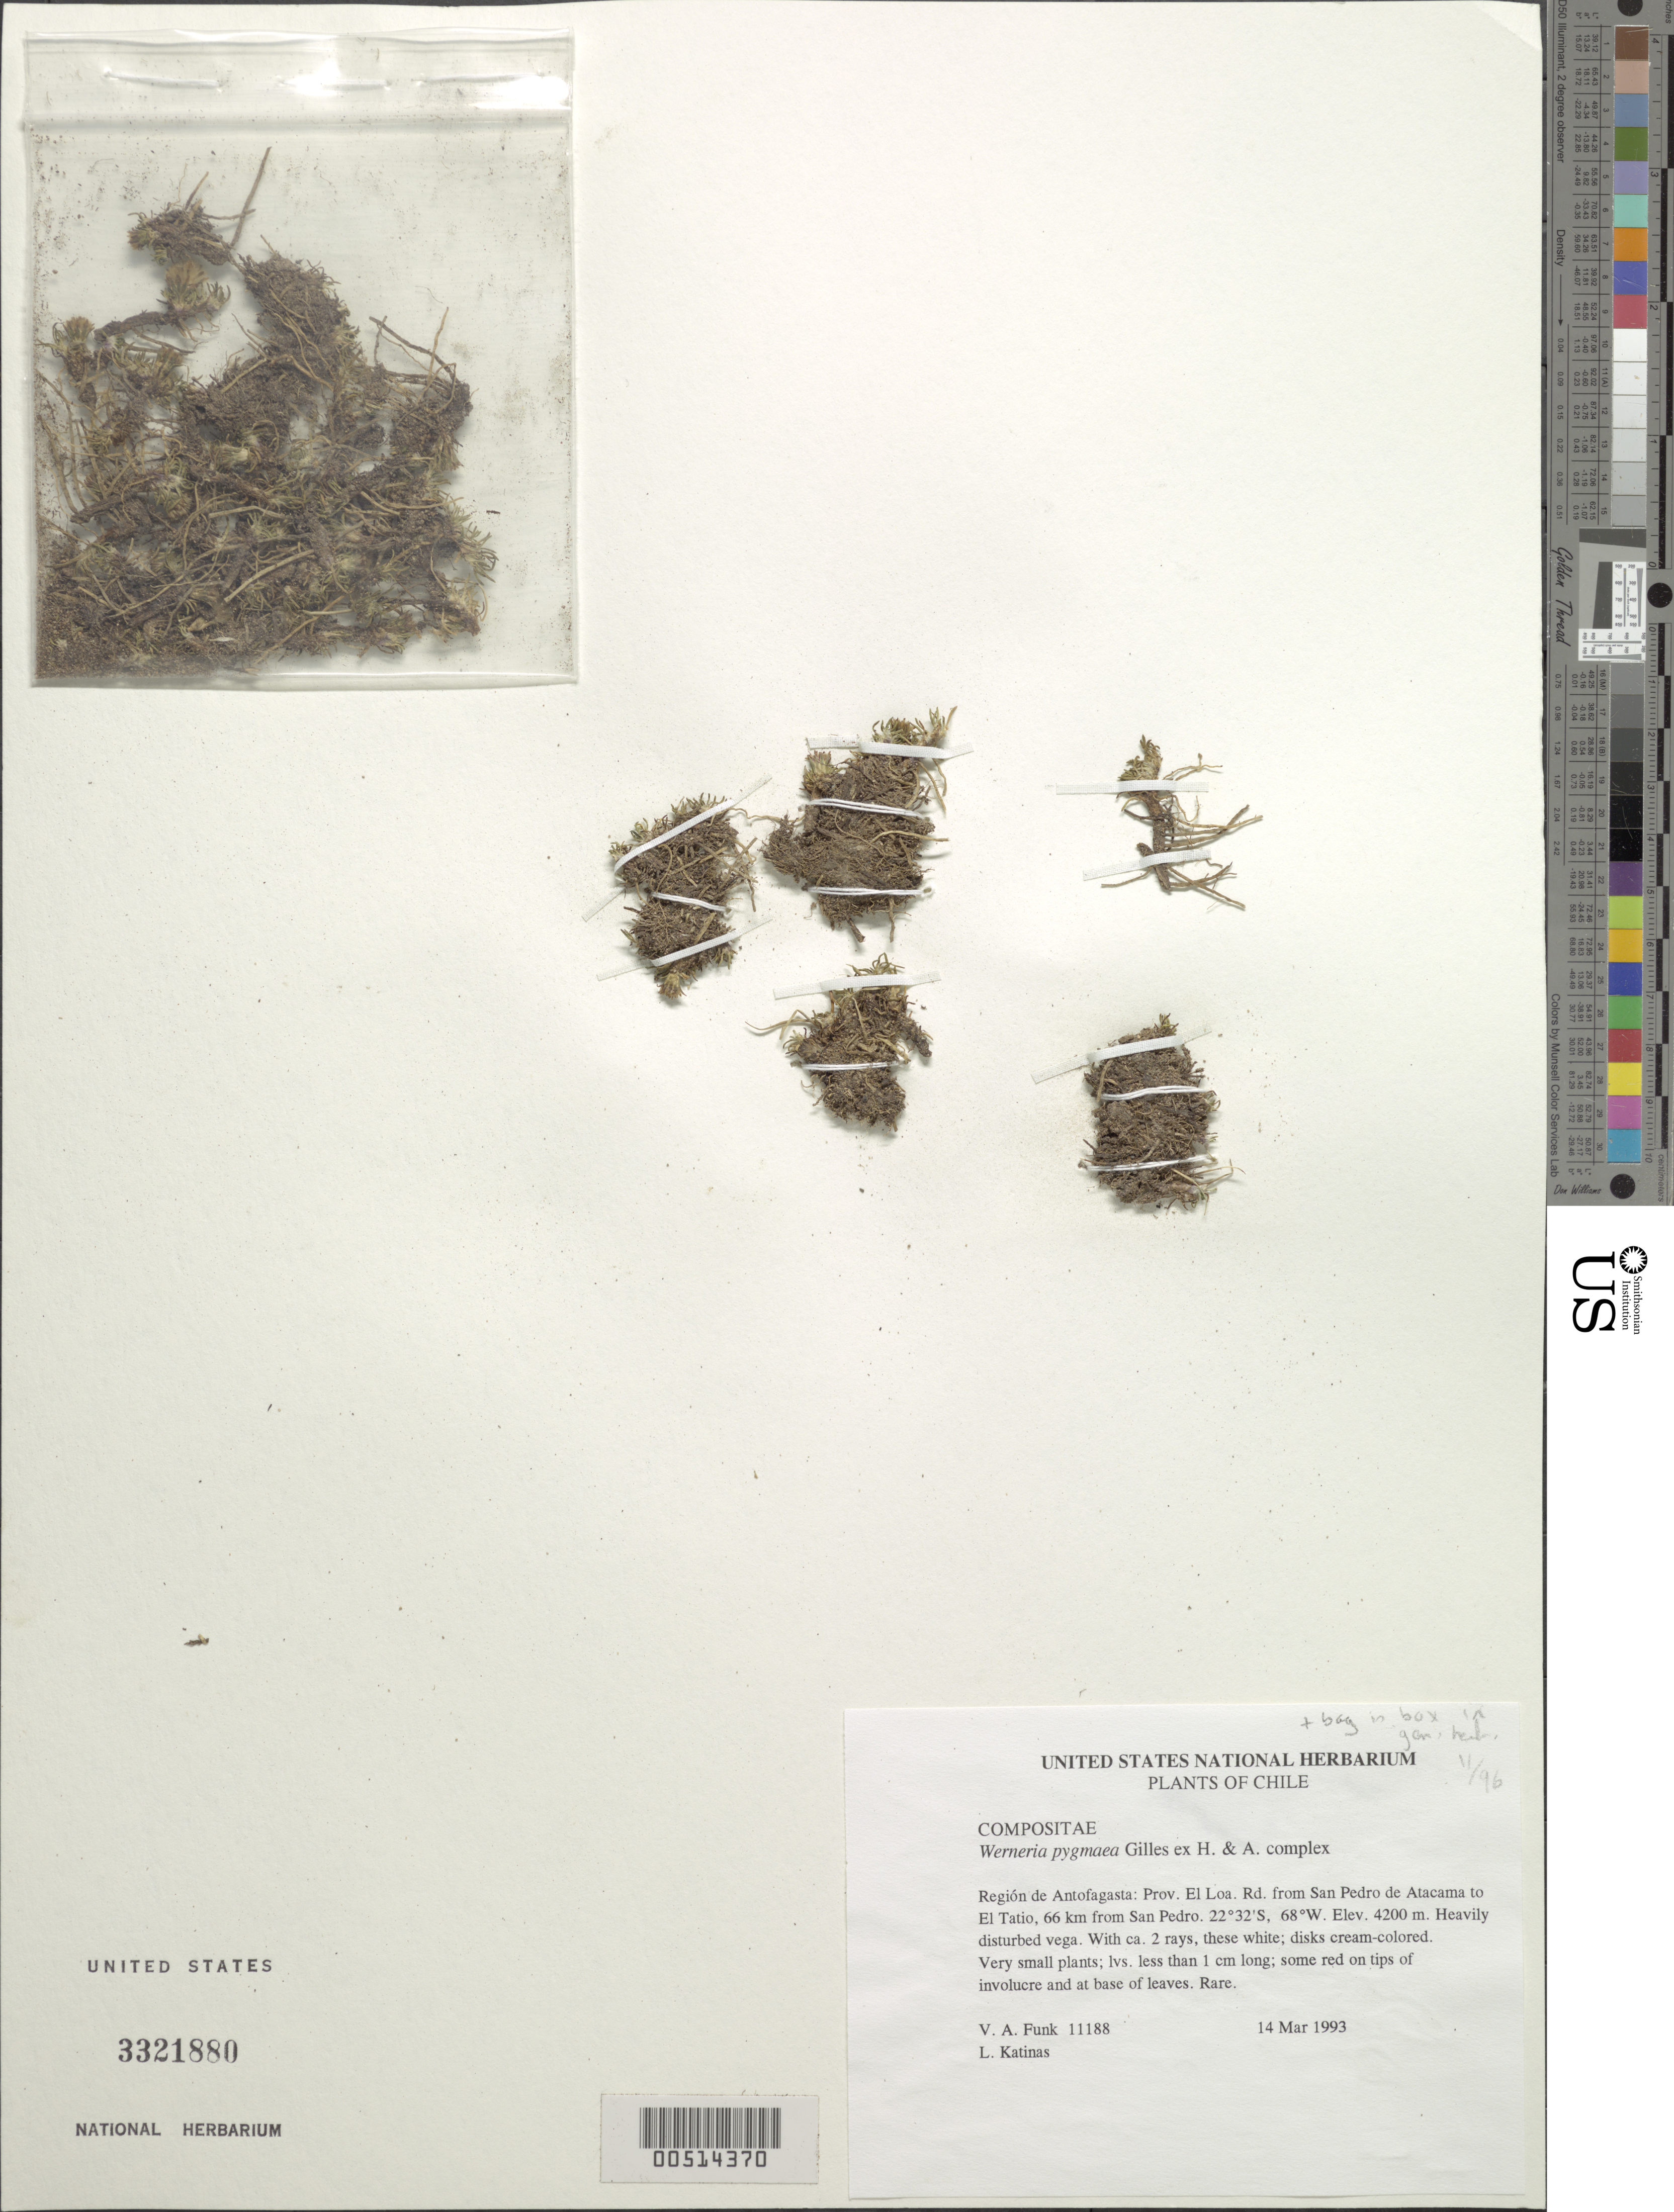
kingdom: Plantae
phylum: Tracheophyta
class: Magnoliopsida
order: Asterales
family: Asteraceae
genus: Werneria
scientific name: Werneria pygmaea complex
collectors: V. Funk & L. Katinas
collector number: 11188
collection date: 1993-03-14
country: Chile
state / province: Antofagasta (II)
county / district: El Loa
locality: San Pedro de Atacama to El Tatio, 66 km from San Pedro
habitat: Heavily disturbed vega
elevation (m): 4200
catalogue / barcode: US 3321880